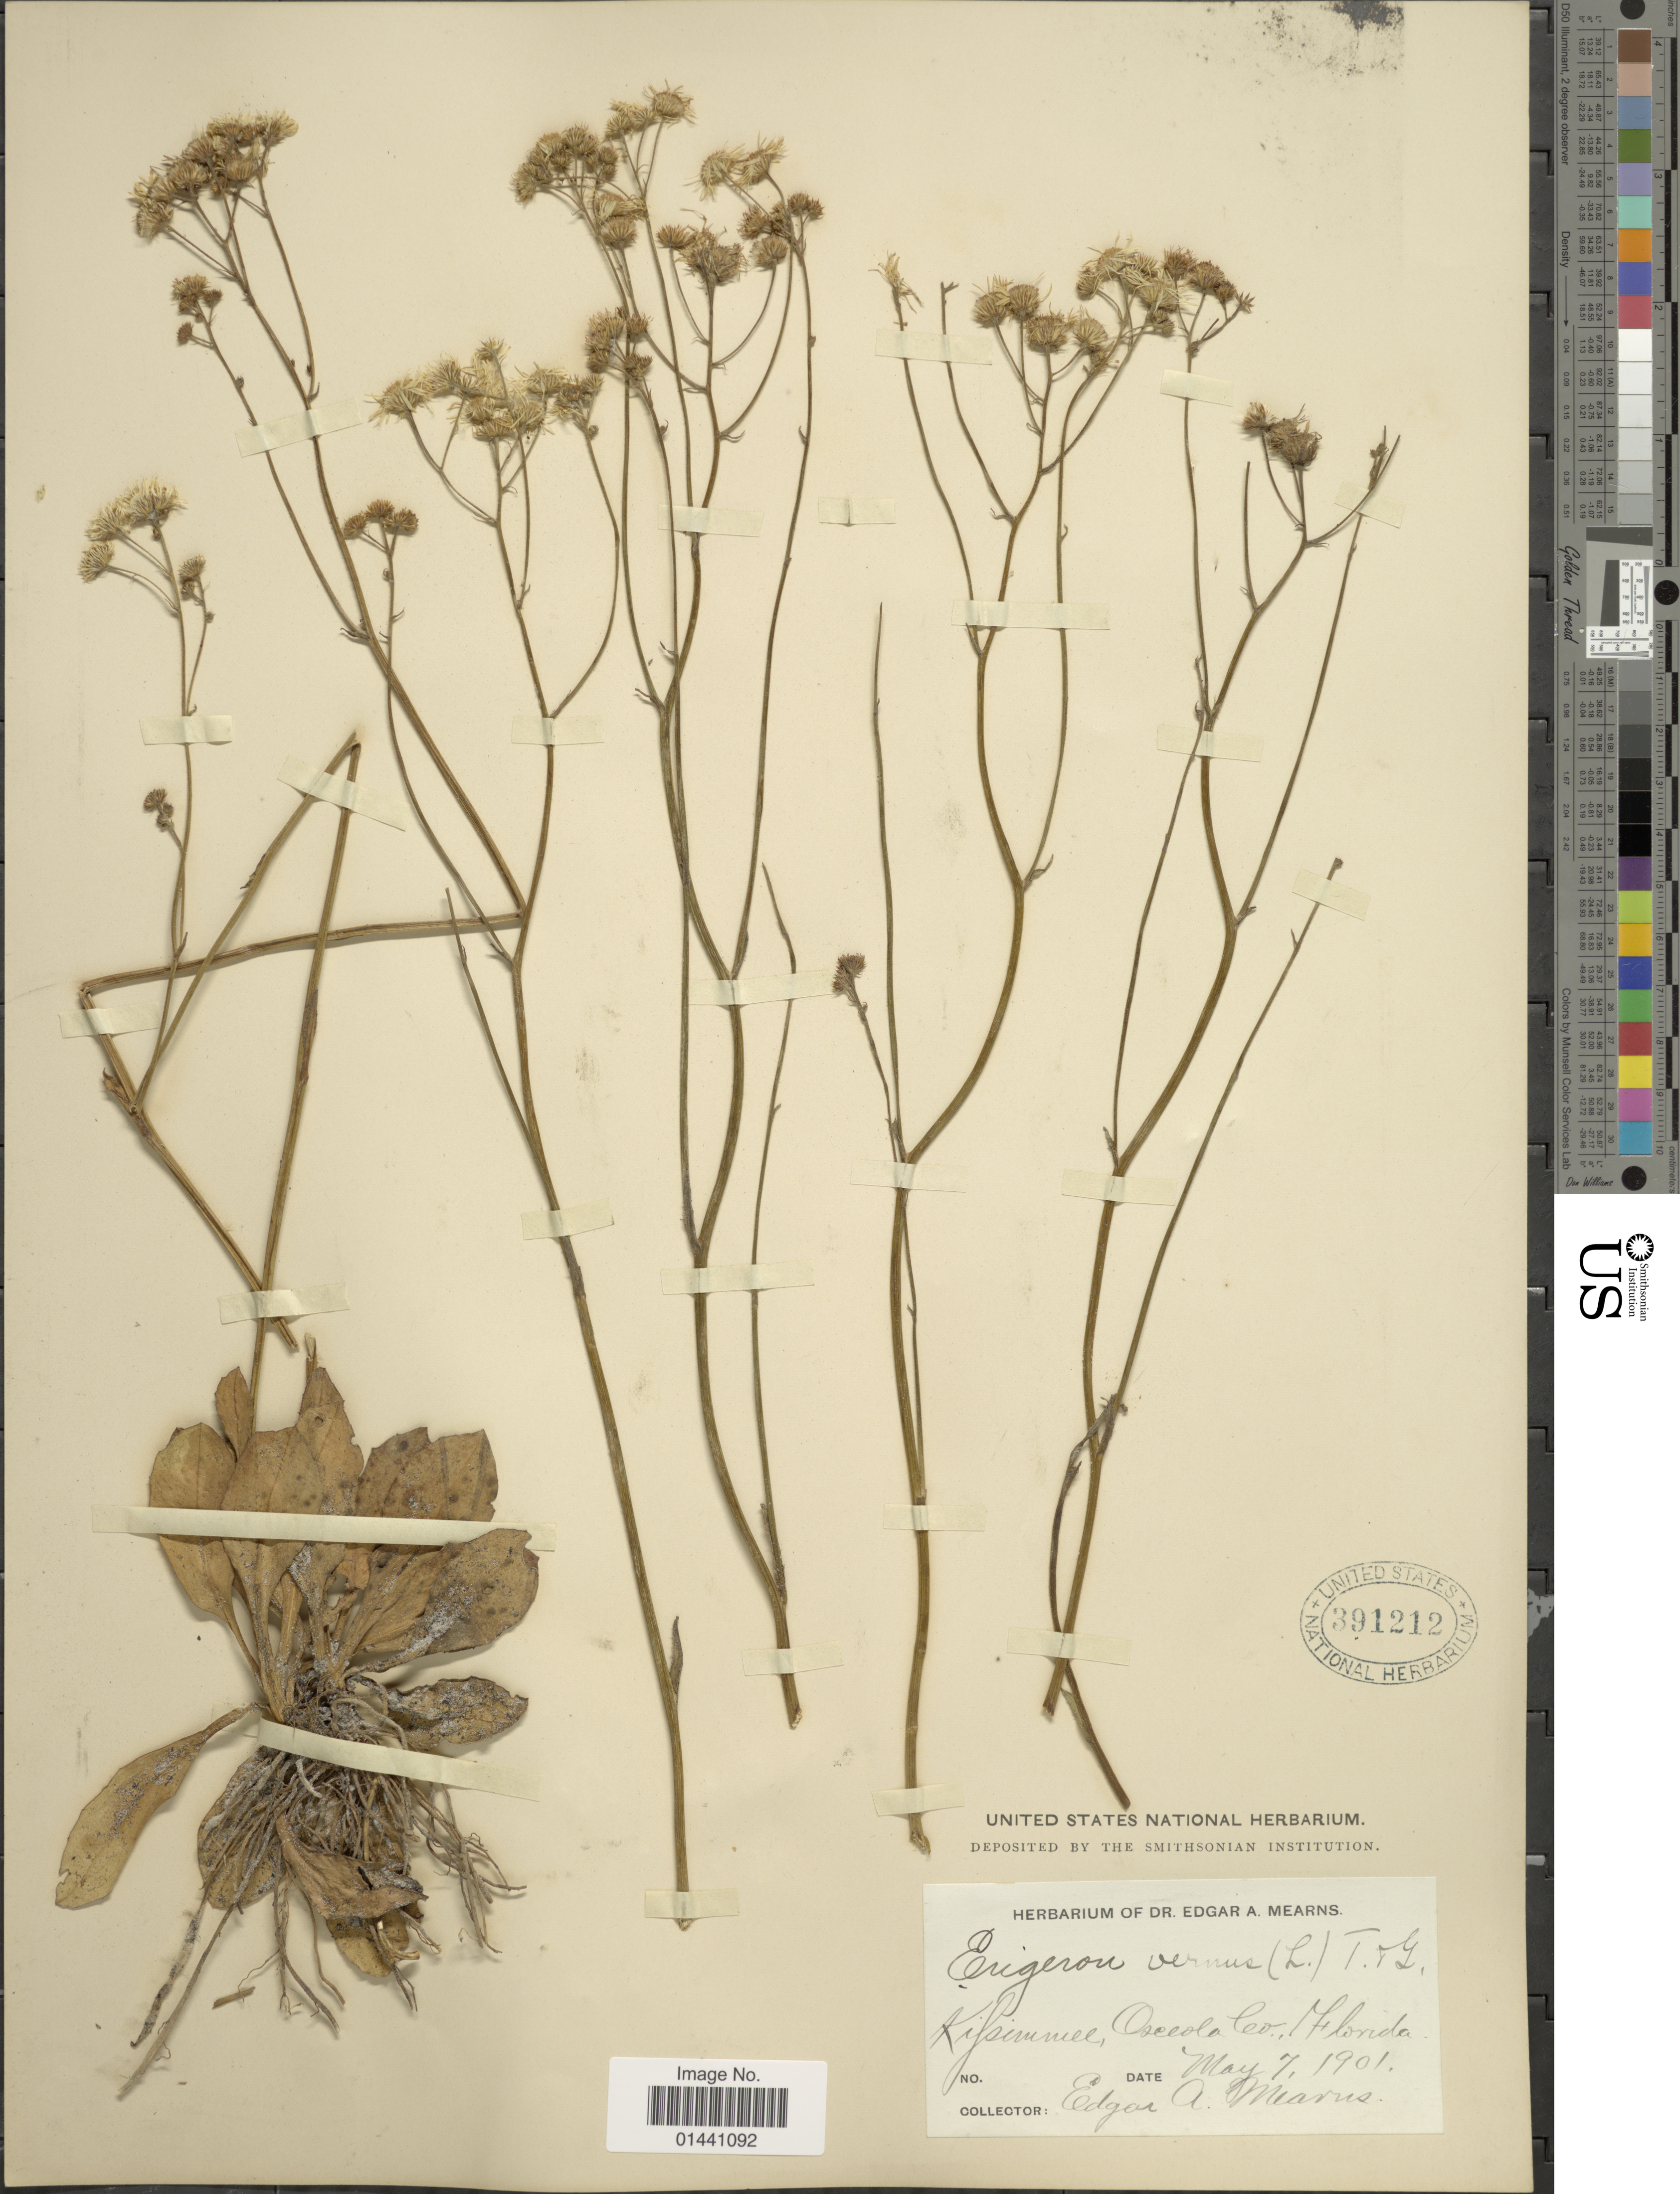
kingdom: Plantae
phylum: Tracheophyta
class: Magnoliopsida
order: Asterales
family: Asteraceae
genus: Erigeron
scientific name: Erigeron vernus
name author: (L.) Torr. & A. Gray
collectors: E. A. Mearns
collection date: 1901-05-07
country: United States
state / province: Florida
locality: Kissimmee, Osceola Co.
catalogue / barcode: US 391212